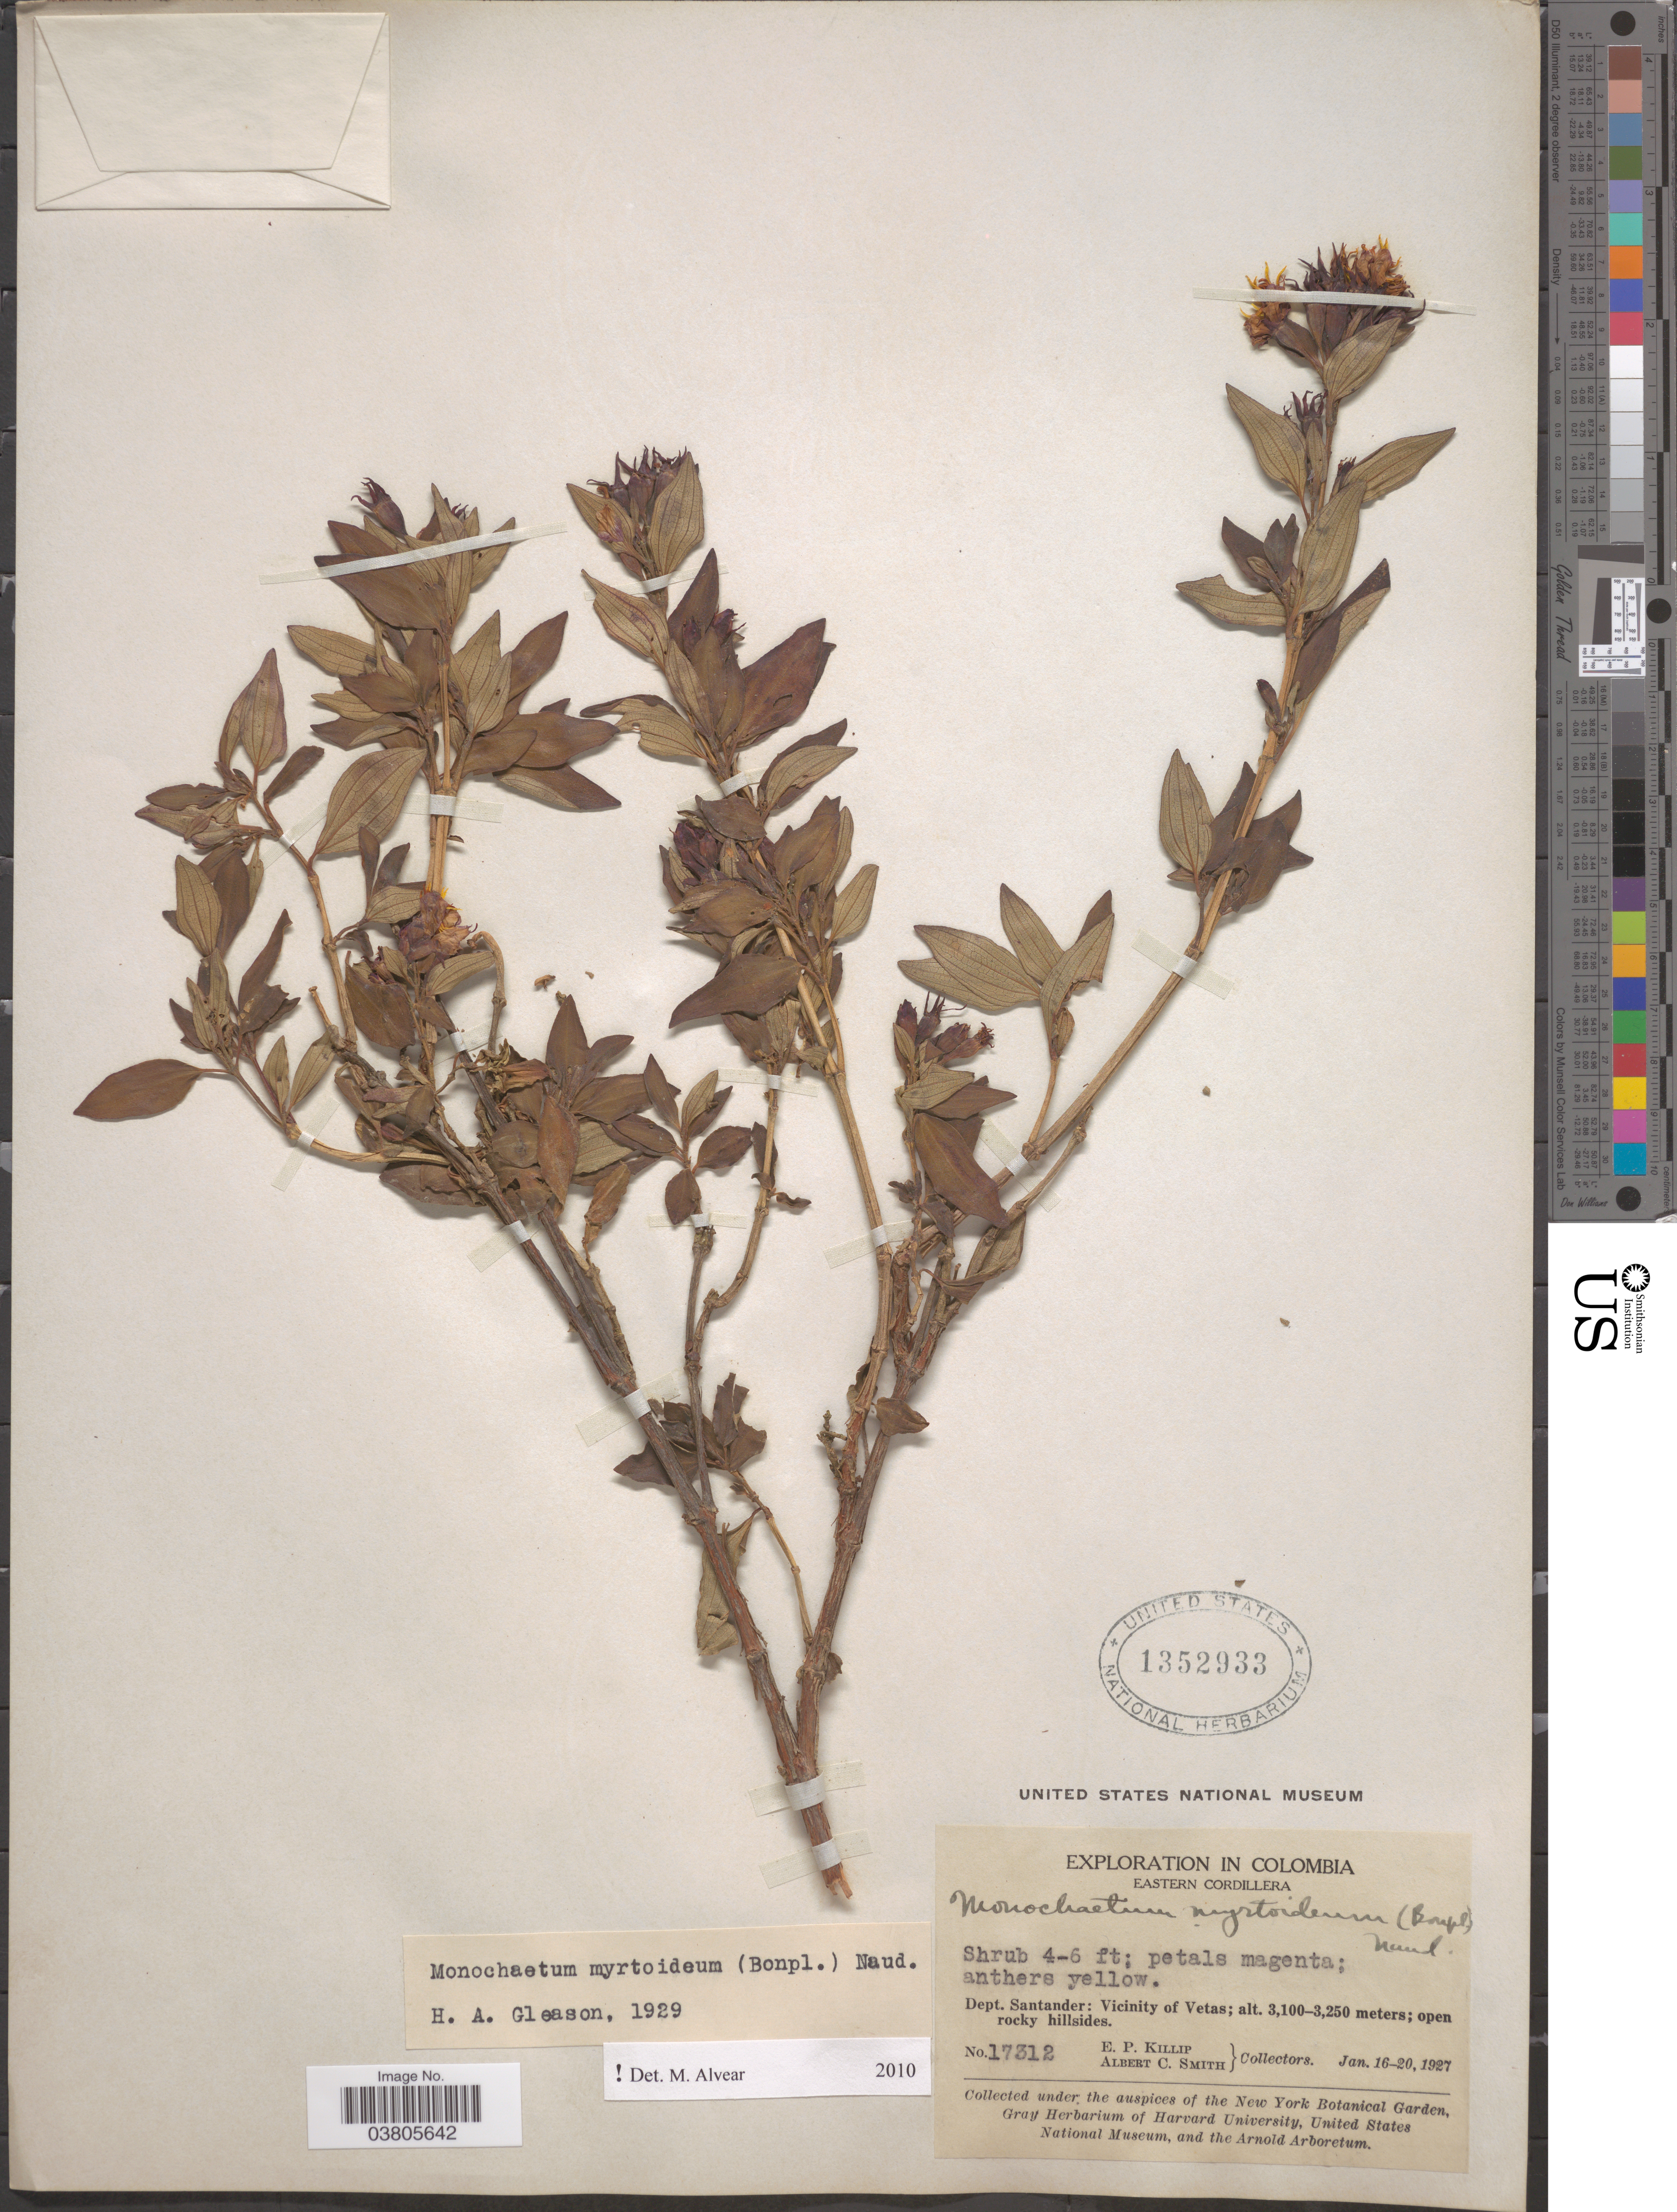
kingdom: Plantae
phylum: Tracheophyta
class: Magnoliopsida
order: Myrtales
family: Melastomataceae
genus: Monochaetum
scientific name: Monochaetum myrtoideum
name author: Naudin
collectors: E. P. Killip & A. C. Smith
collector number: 17312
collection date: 1927-01-16/1927-01-20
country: Colombia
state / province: Santander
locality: Eastern Cordillera. Dept. Santander: Vicinity of Vetas.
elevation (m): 3100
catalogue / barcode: US 1352933